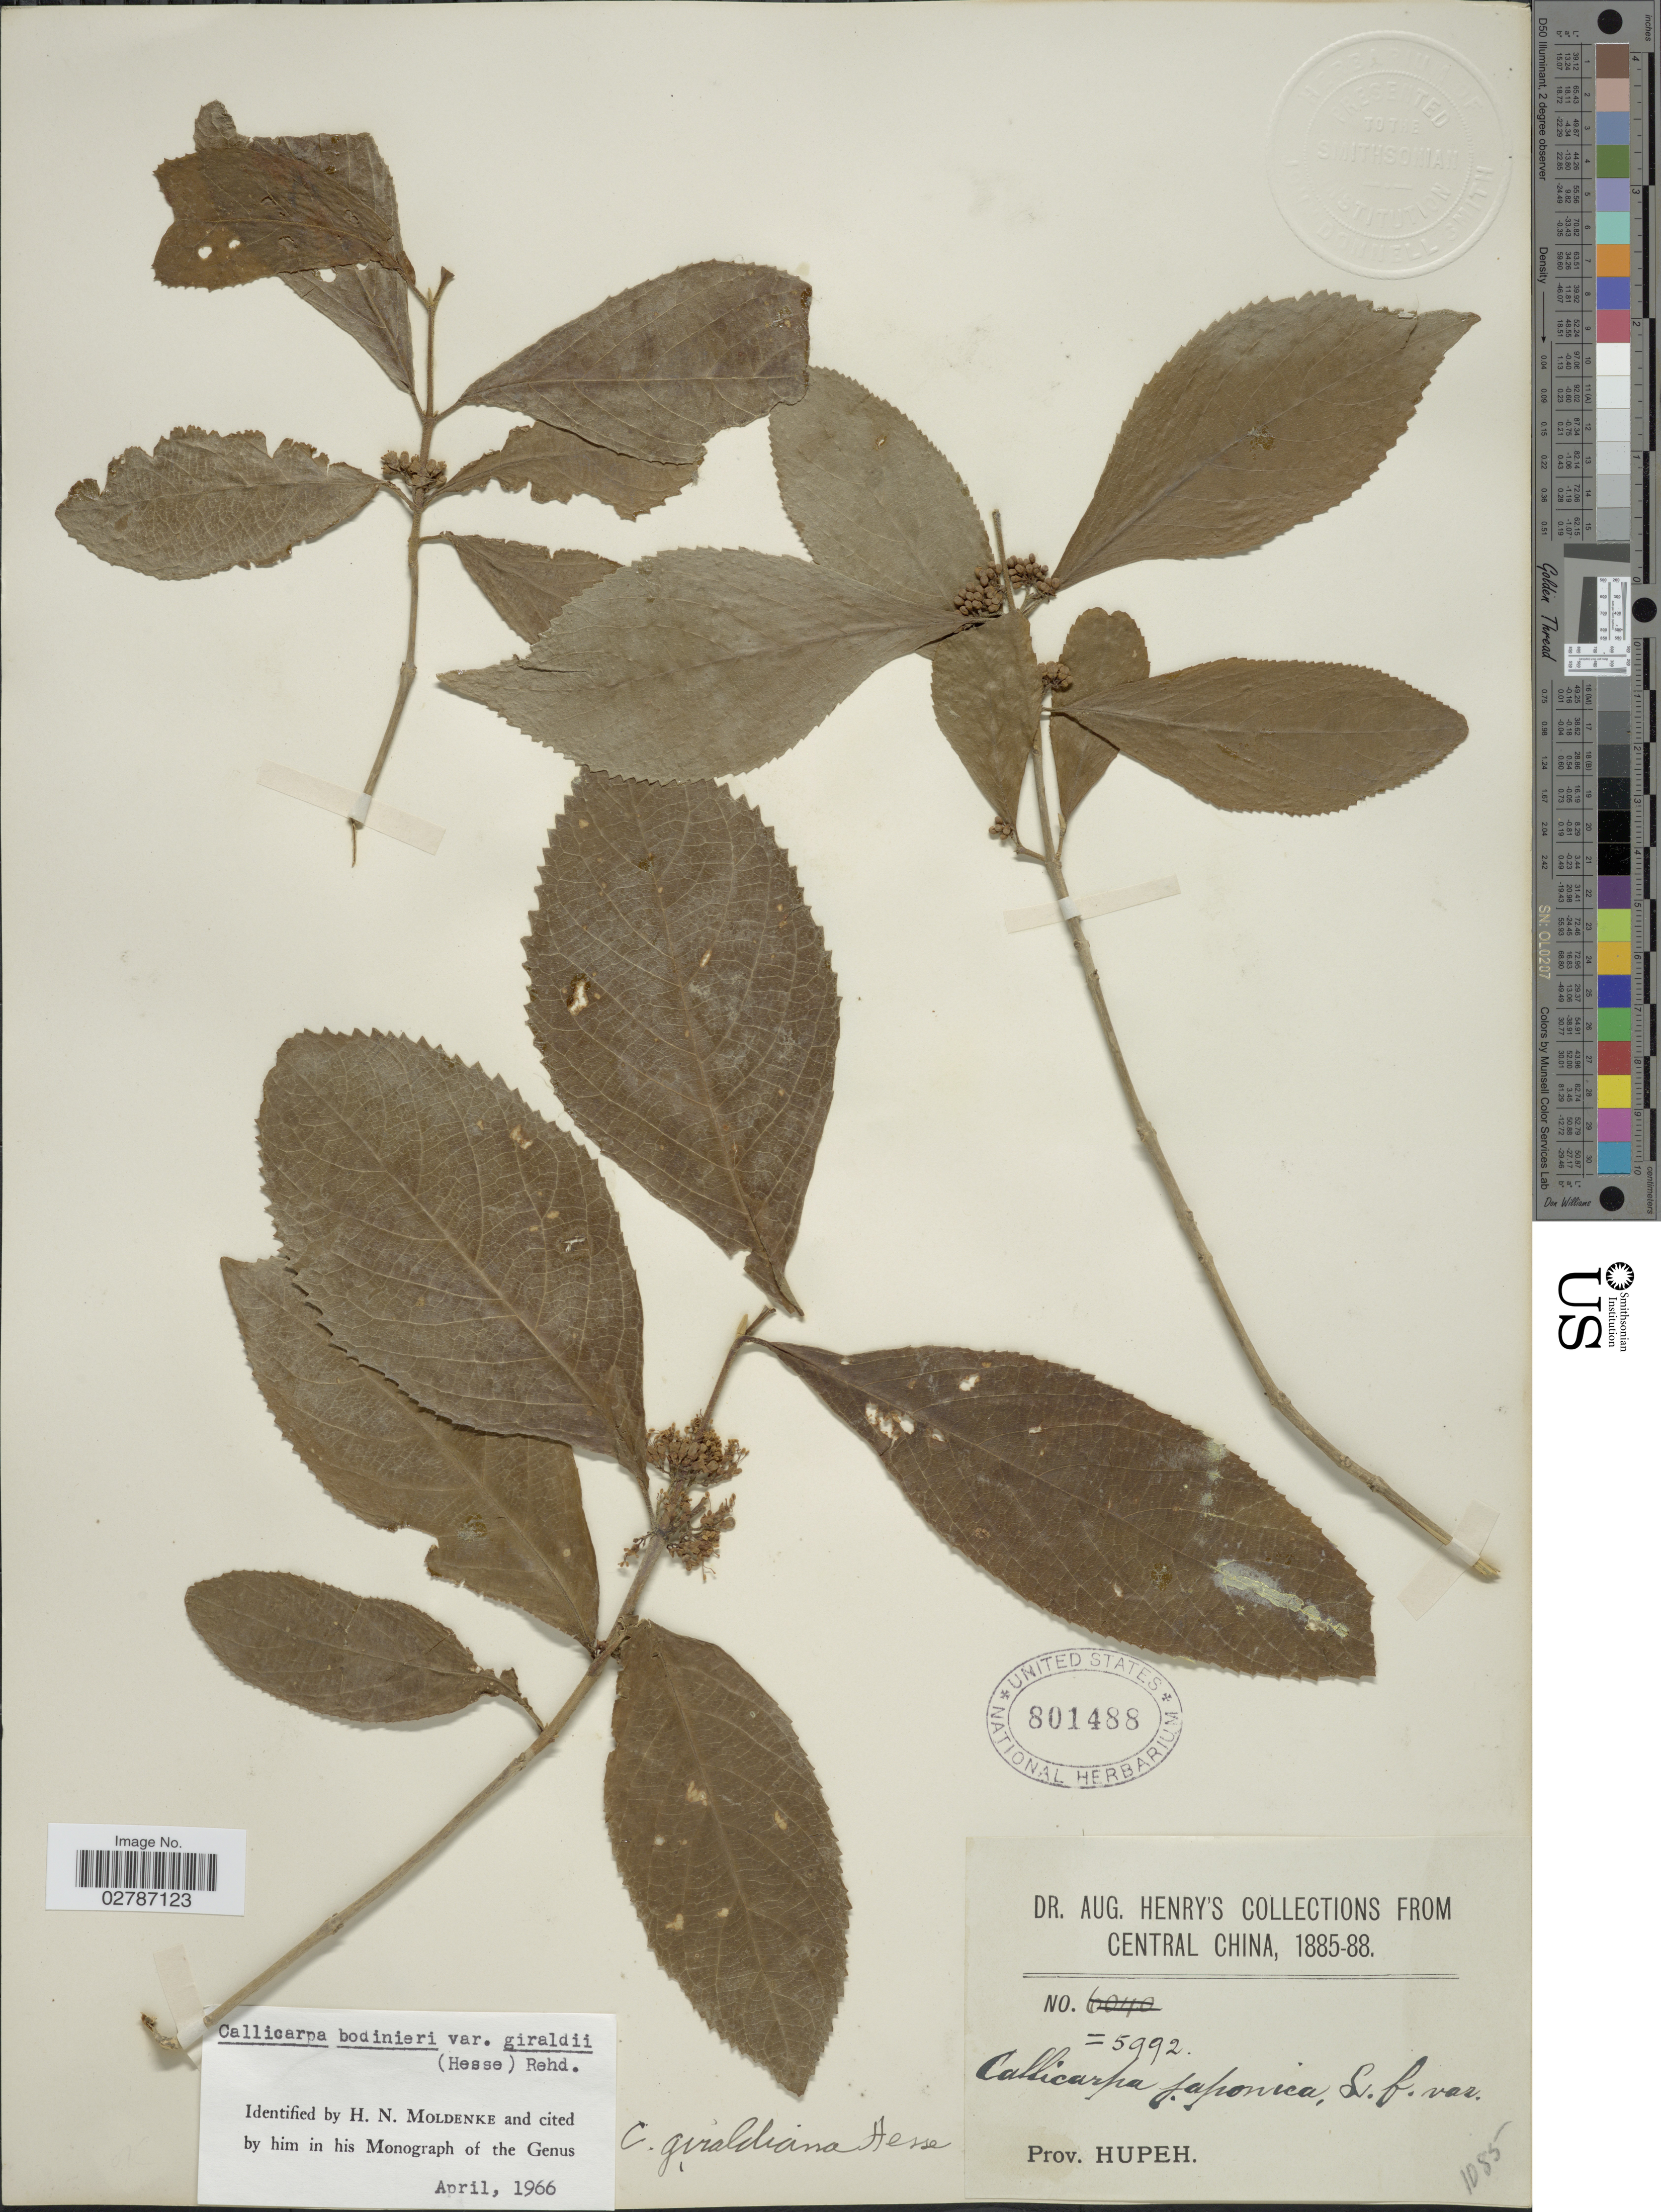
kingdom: Plantae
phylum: Tracheophyta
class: Magnoliopsida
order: Lamiales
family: Lamiaceae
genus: Callicarpa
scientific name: Callicarpa bodinieri var. giraldii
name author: (Hesse ex Rehder) Rehder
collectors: A. Henry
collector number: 5992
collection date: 1885/1888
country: China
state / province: Hubei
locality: Central China. Prov. Hupeh.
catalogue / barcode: US 801488